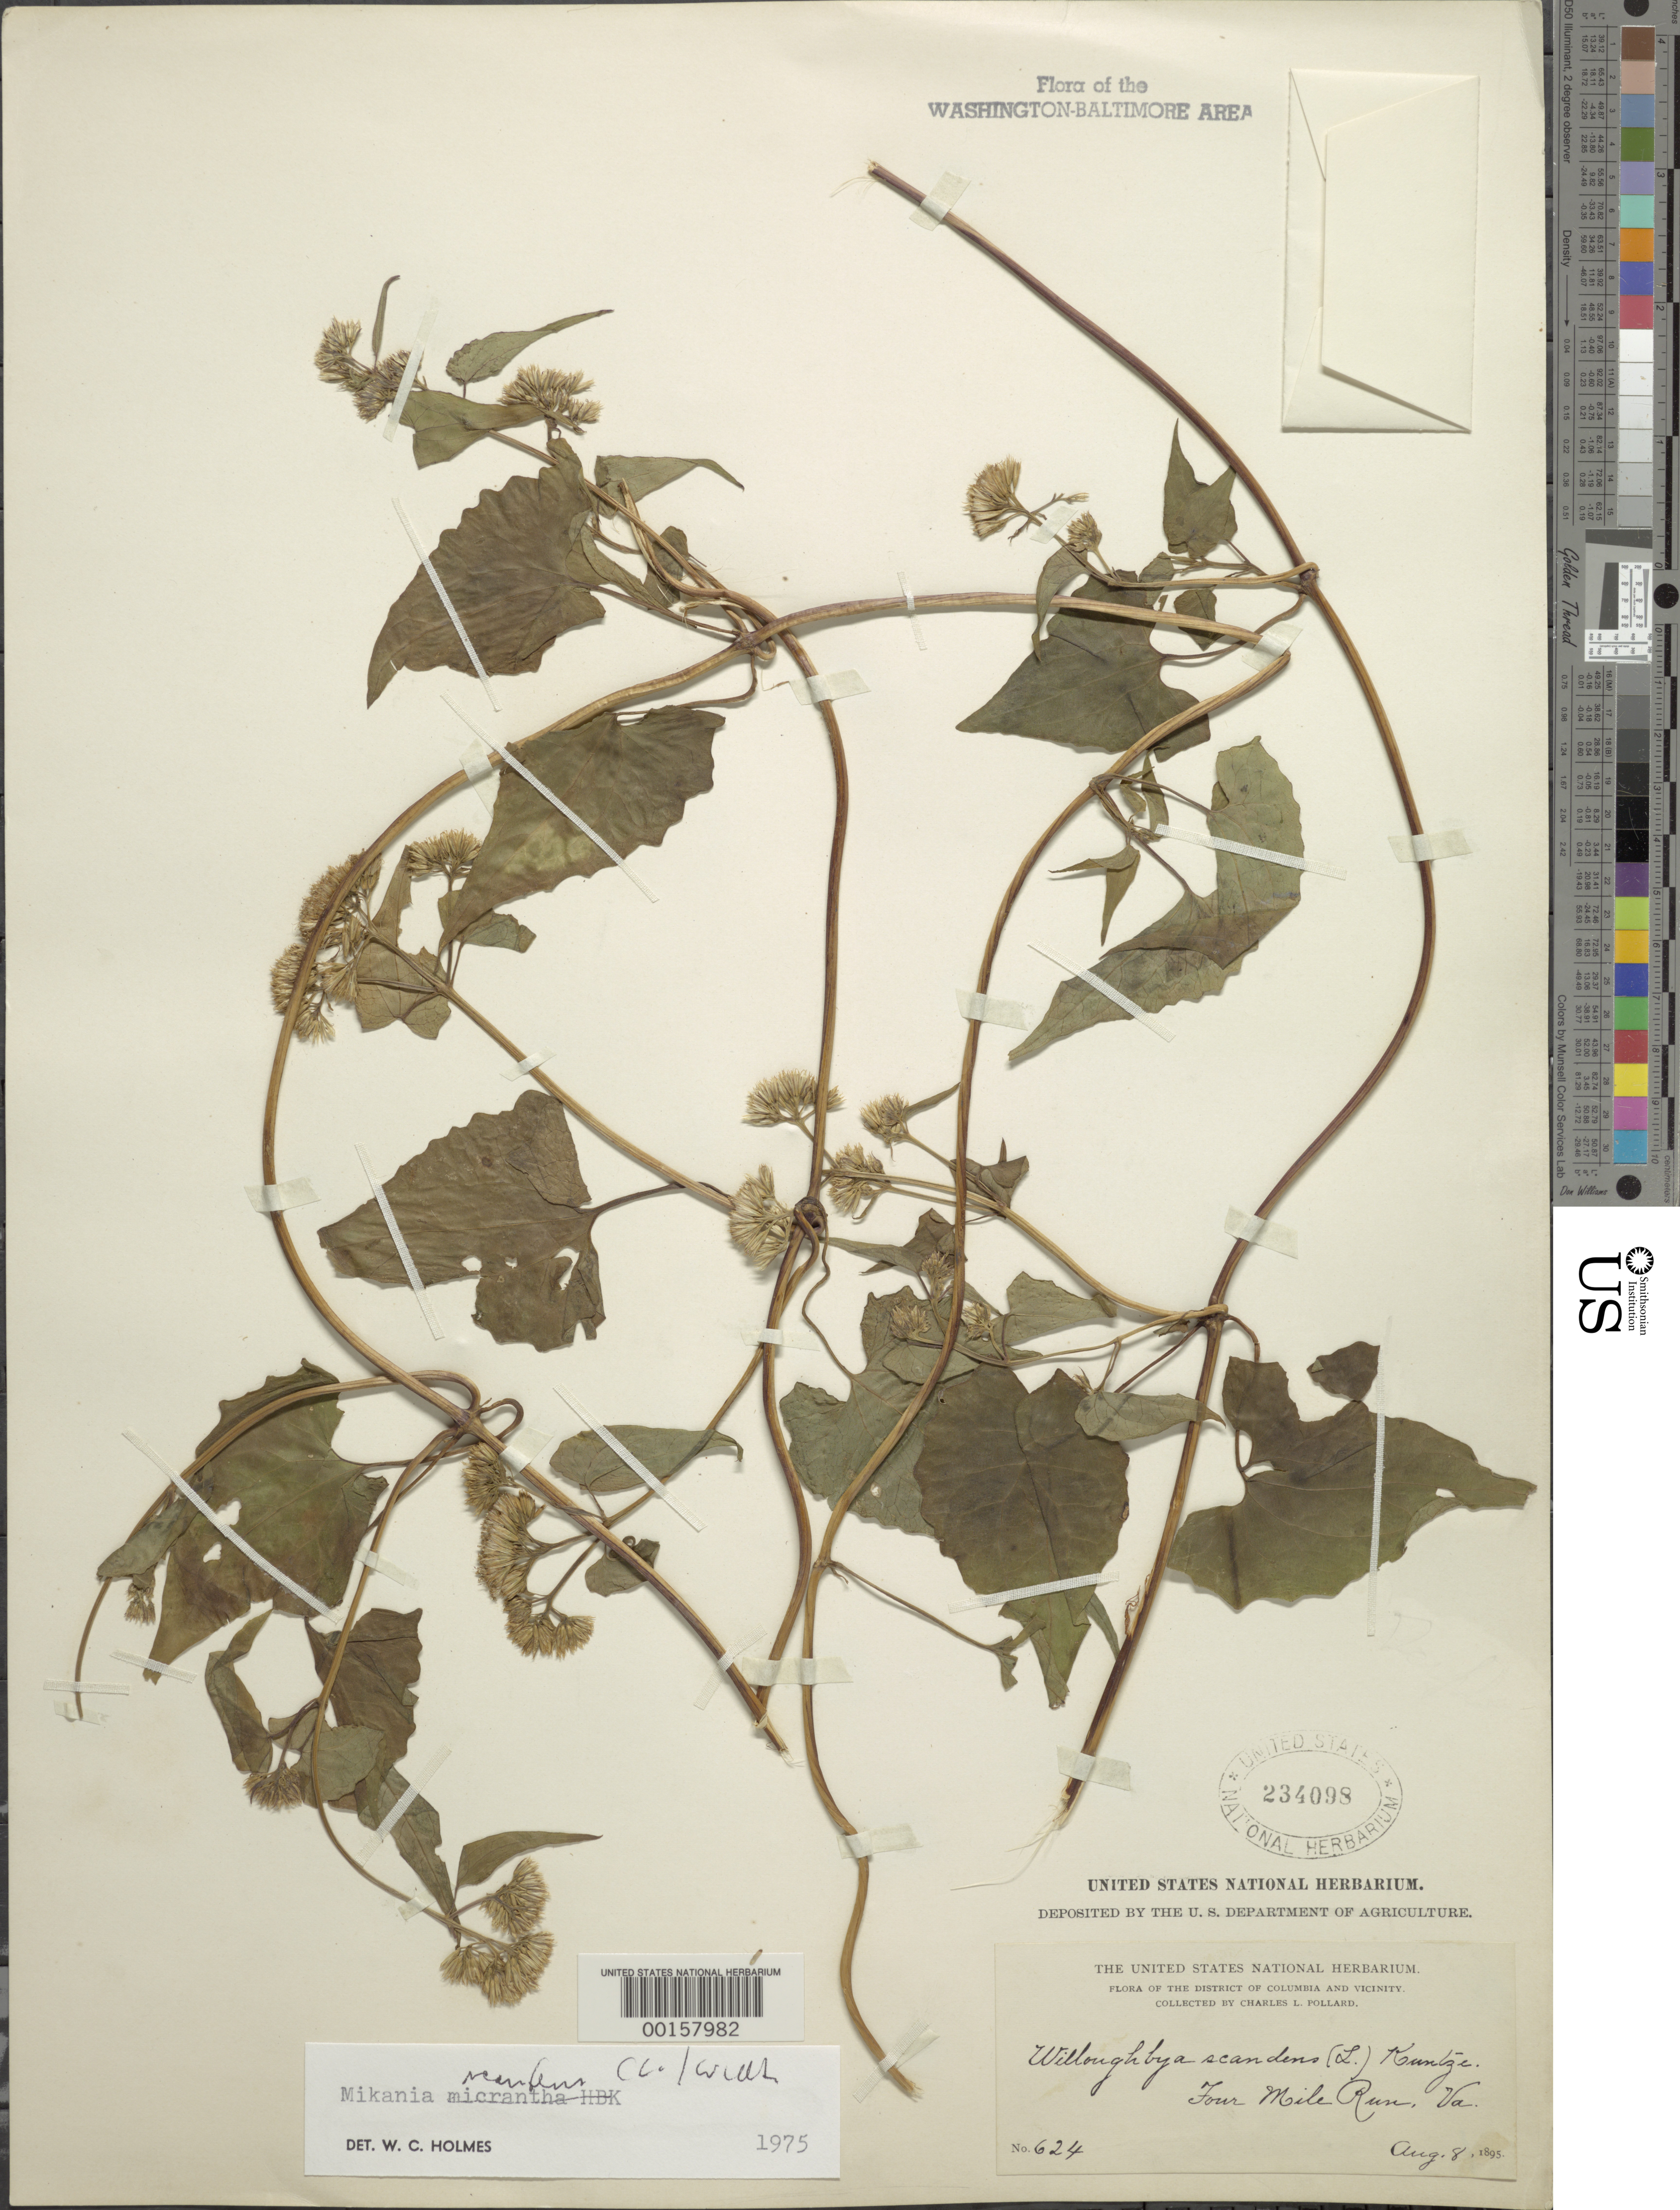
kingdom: Plantae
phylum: Tracheophyta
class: Magnoliopsida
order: Asterales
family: Asteraceae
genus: Mikania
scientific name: Mikania scandens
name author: (L.) Willd.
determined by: Holmes, W. C.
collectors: C. L. Pollard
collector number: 624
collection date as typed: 08 Aug 1895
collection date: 1895-08-08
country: United States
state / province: Virginia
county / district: Arlington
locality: Four Mile Run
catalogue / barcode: US 234098